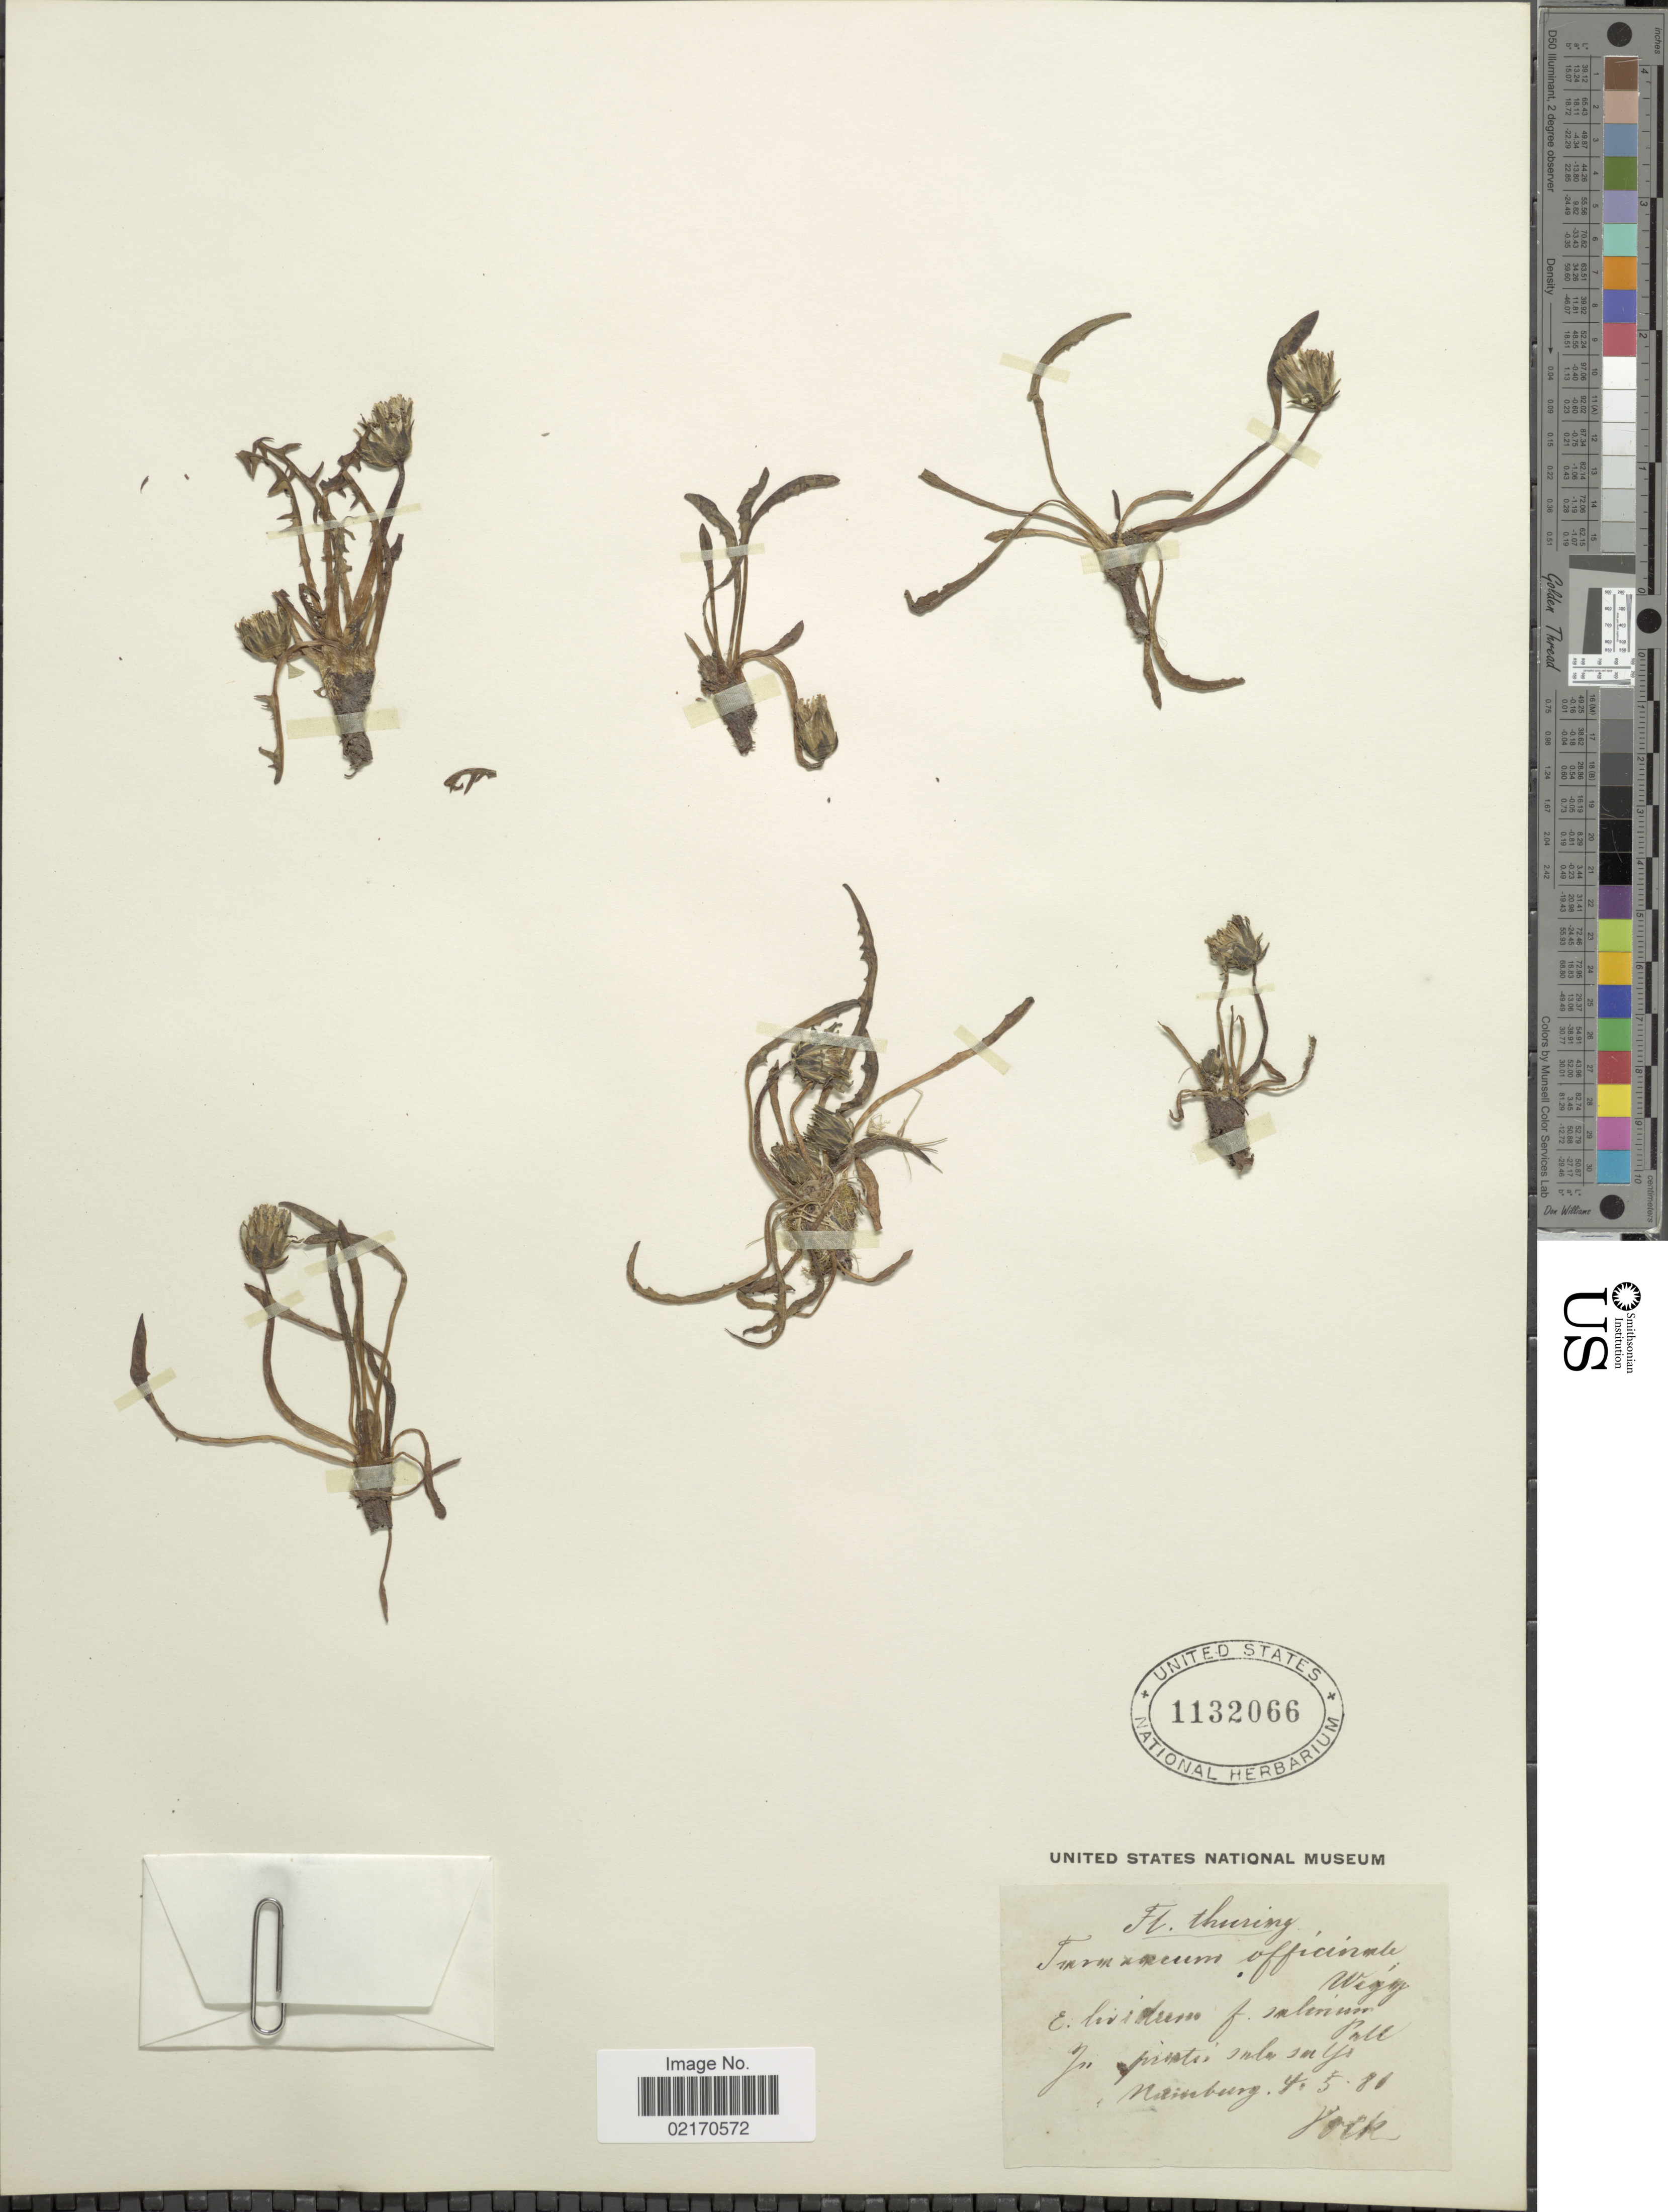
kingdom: Plantae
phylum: Tracheophyta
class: Magnoliopsida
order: Asterales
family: Asteraceae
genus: Taraxacum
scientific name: Taraxacum officinale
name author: G.H. Weber ex F.H. Wigg.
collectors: Vock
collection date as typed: Transcribed d/m/y: 4/5/80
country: Germany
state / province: Thuringia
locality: Thuring, in pratis sula in Ys Nainburg. [interpreted]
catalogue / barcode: US 1132066